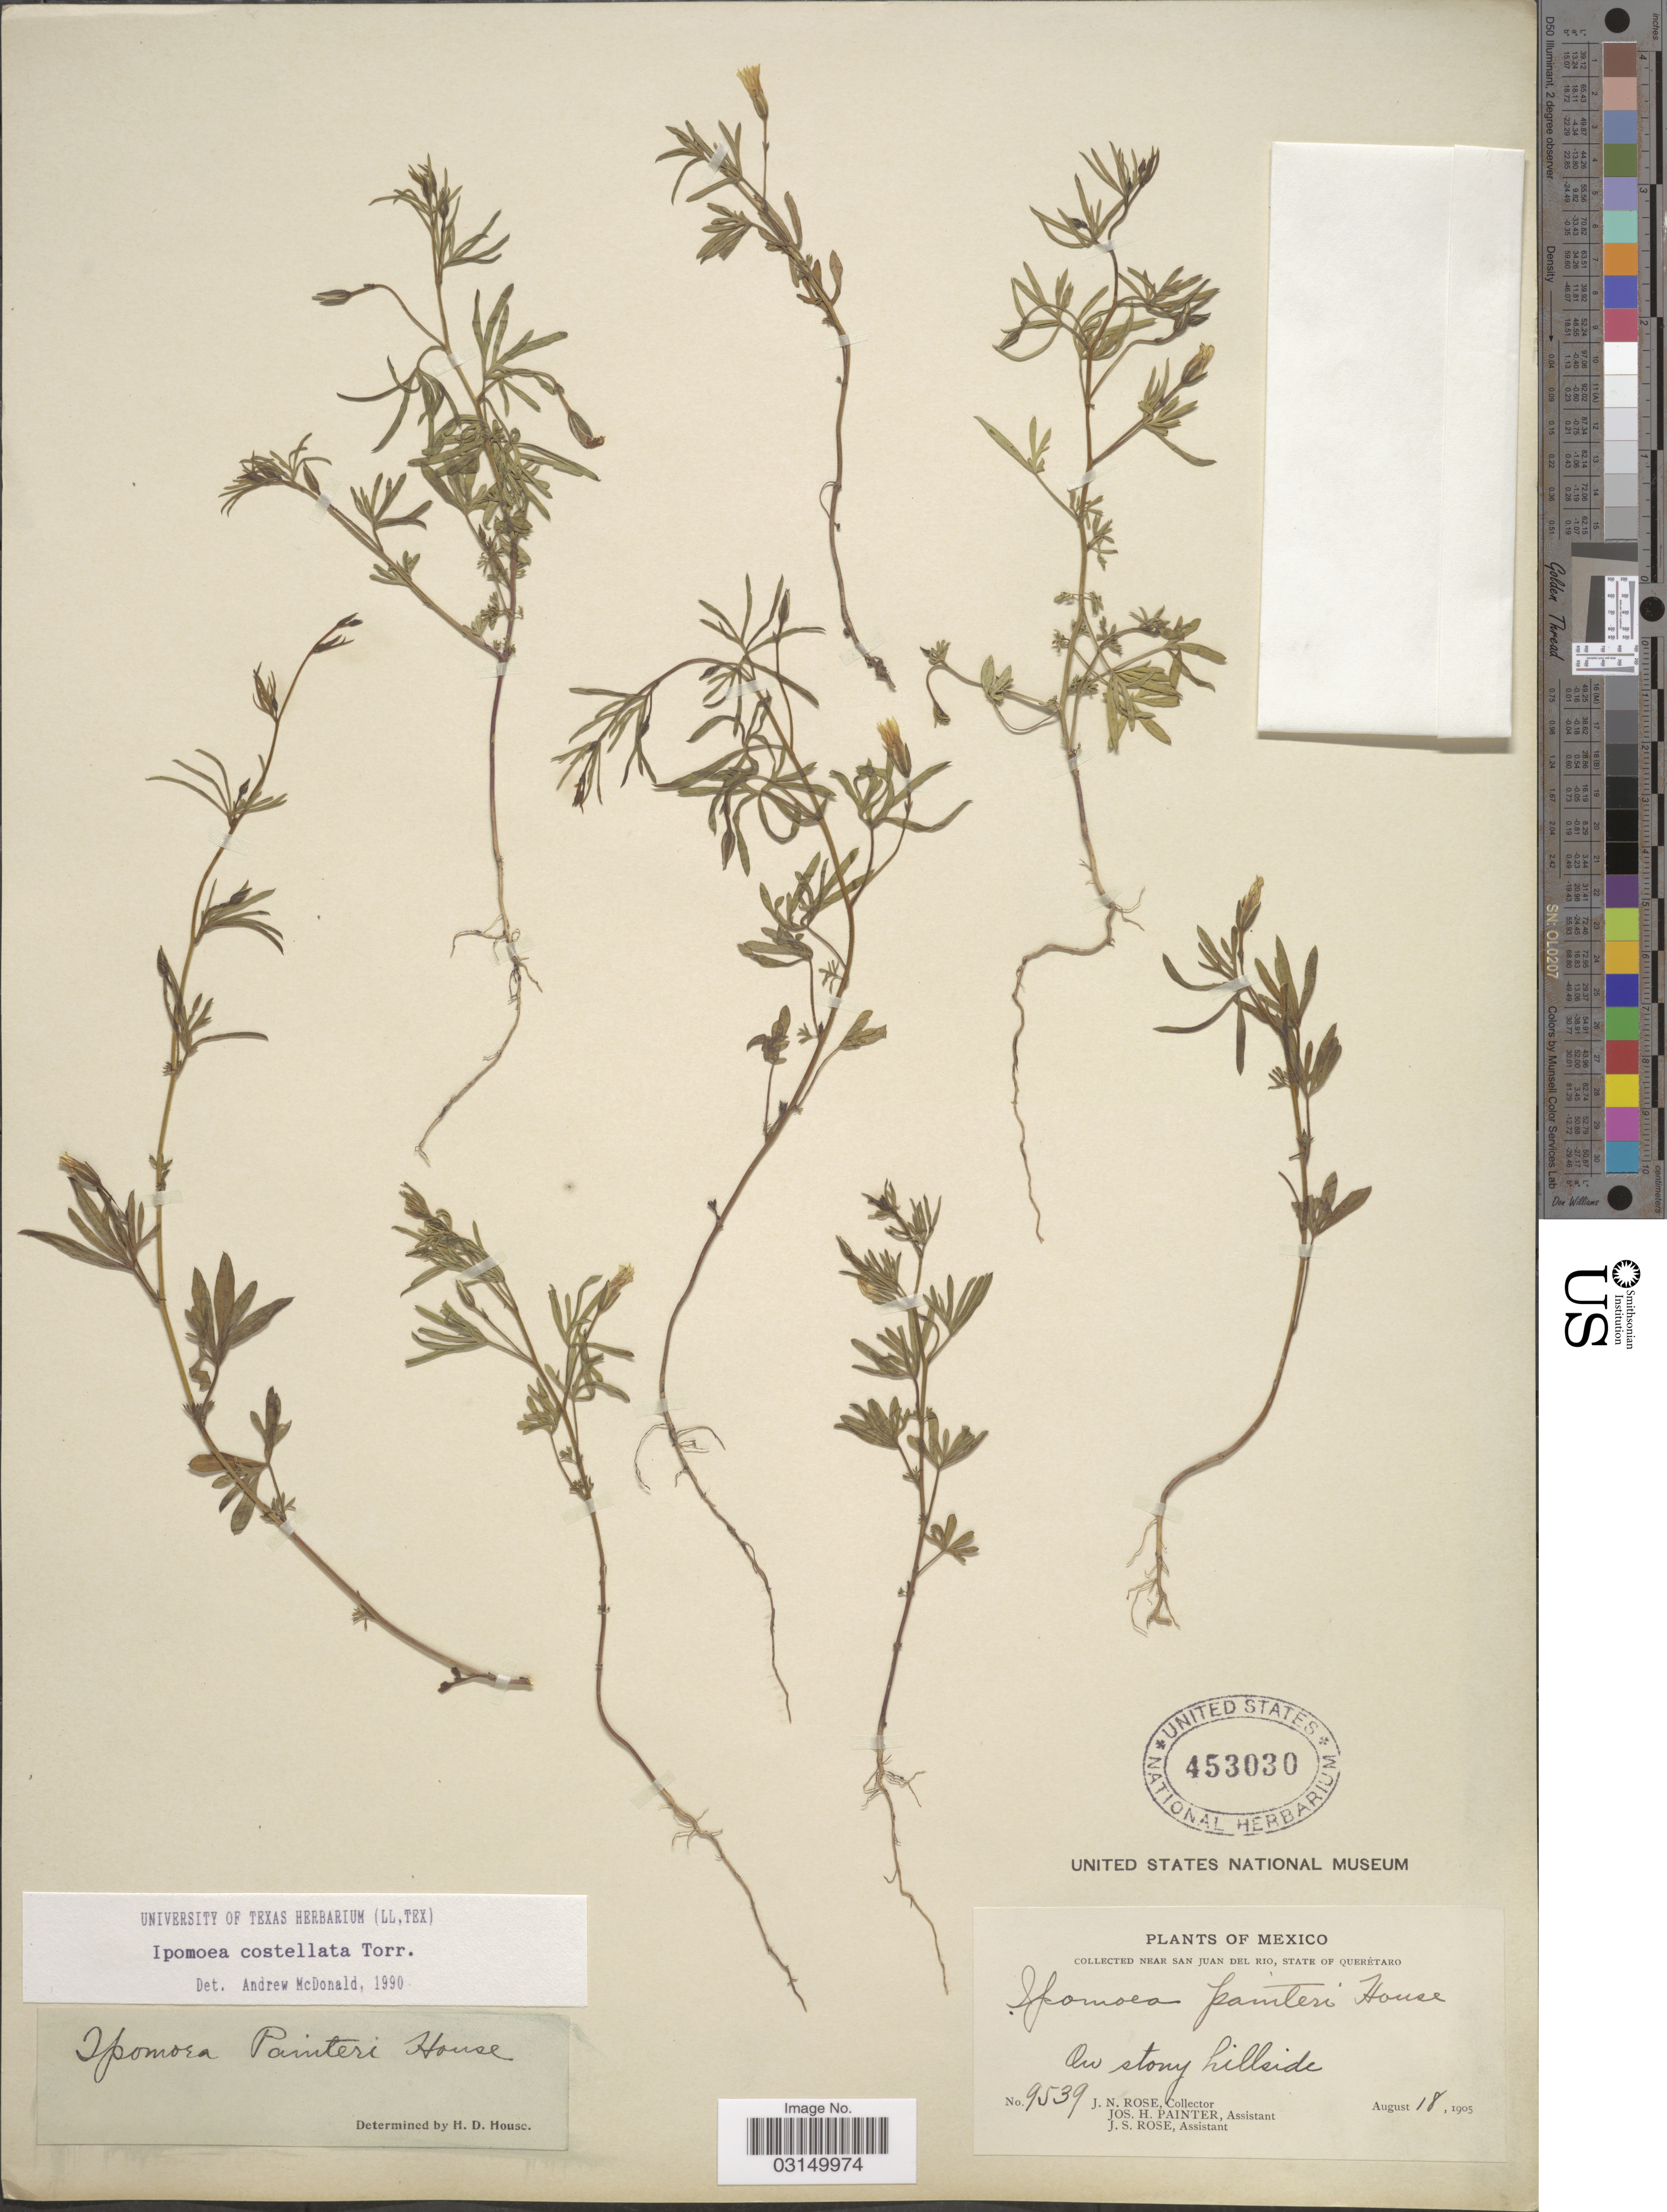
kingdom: Plantae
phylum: Tracheophyta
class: Magnoliopsida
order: Solanales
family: Convolvulaceae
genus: Ipomoea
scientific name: Ipomoea costellata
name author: Torr.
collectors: J. N. Rose, J. H. Painter & J. S. Rose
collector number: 9539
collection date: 1905-08-18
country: Mexico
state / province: Querétaro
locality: Near San Juan Del Rio, On stony hillside.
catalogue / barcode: US 453030